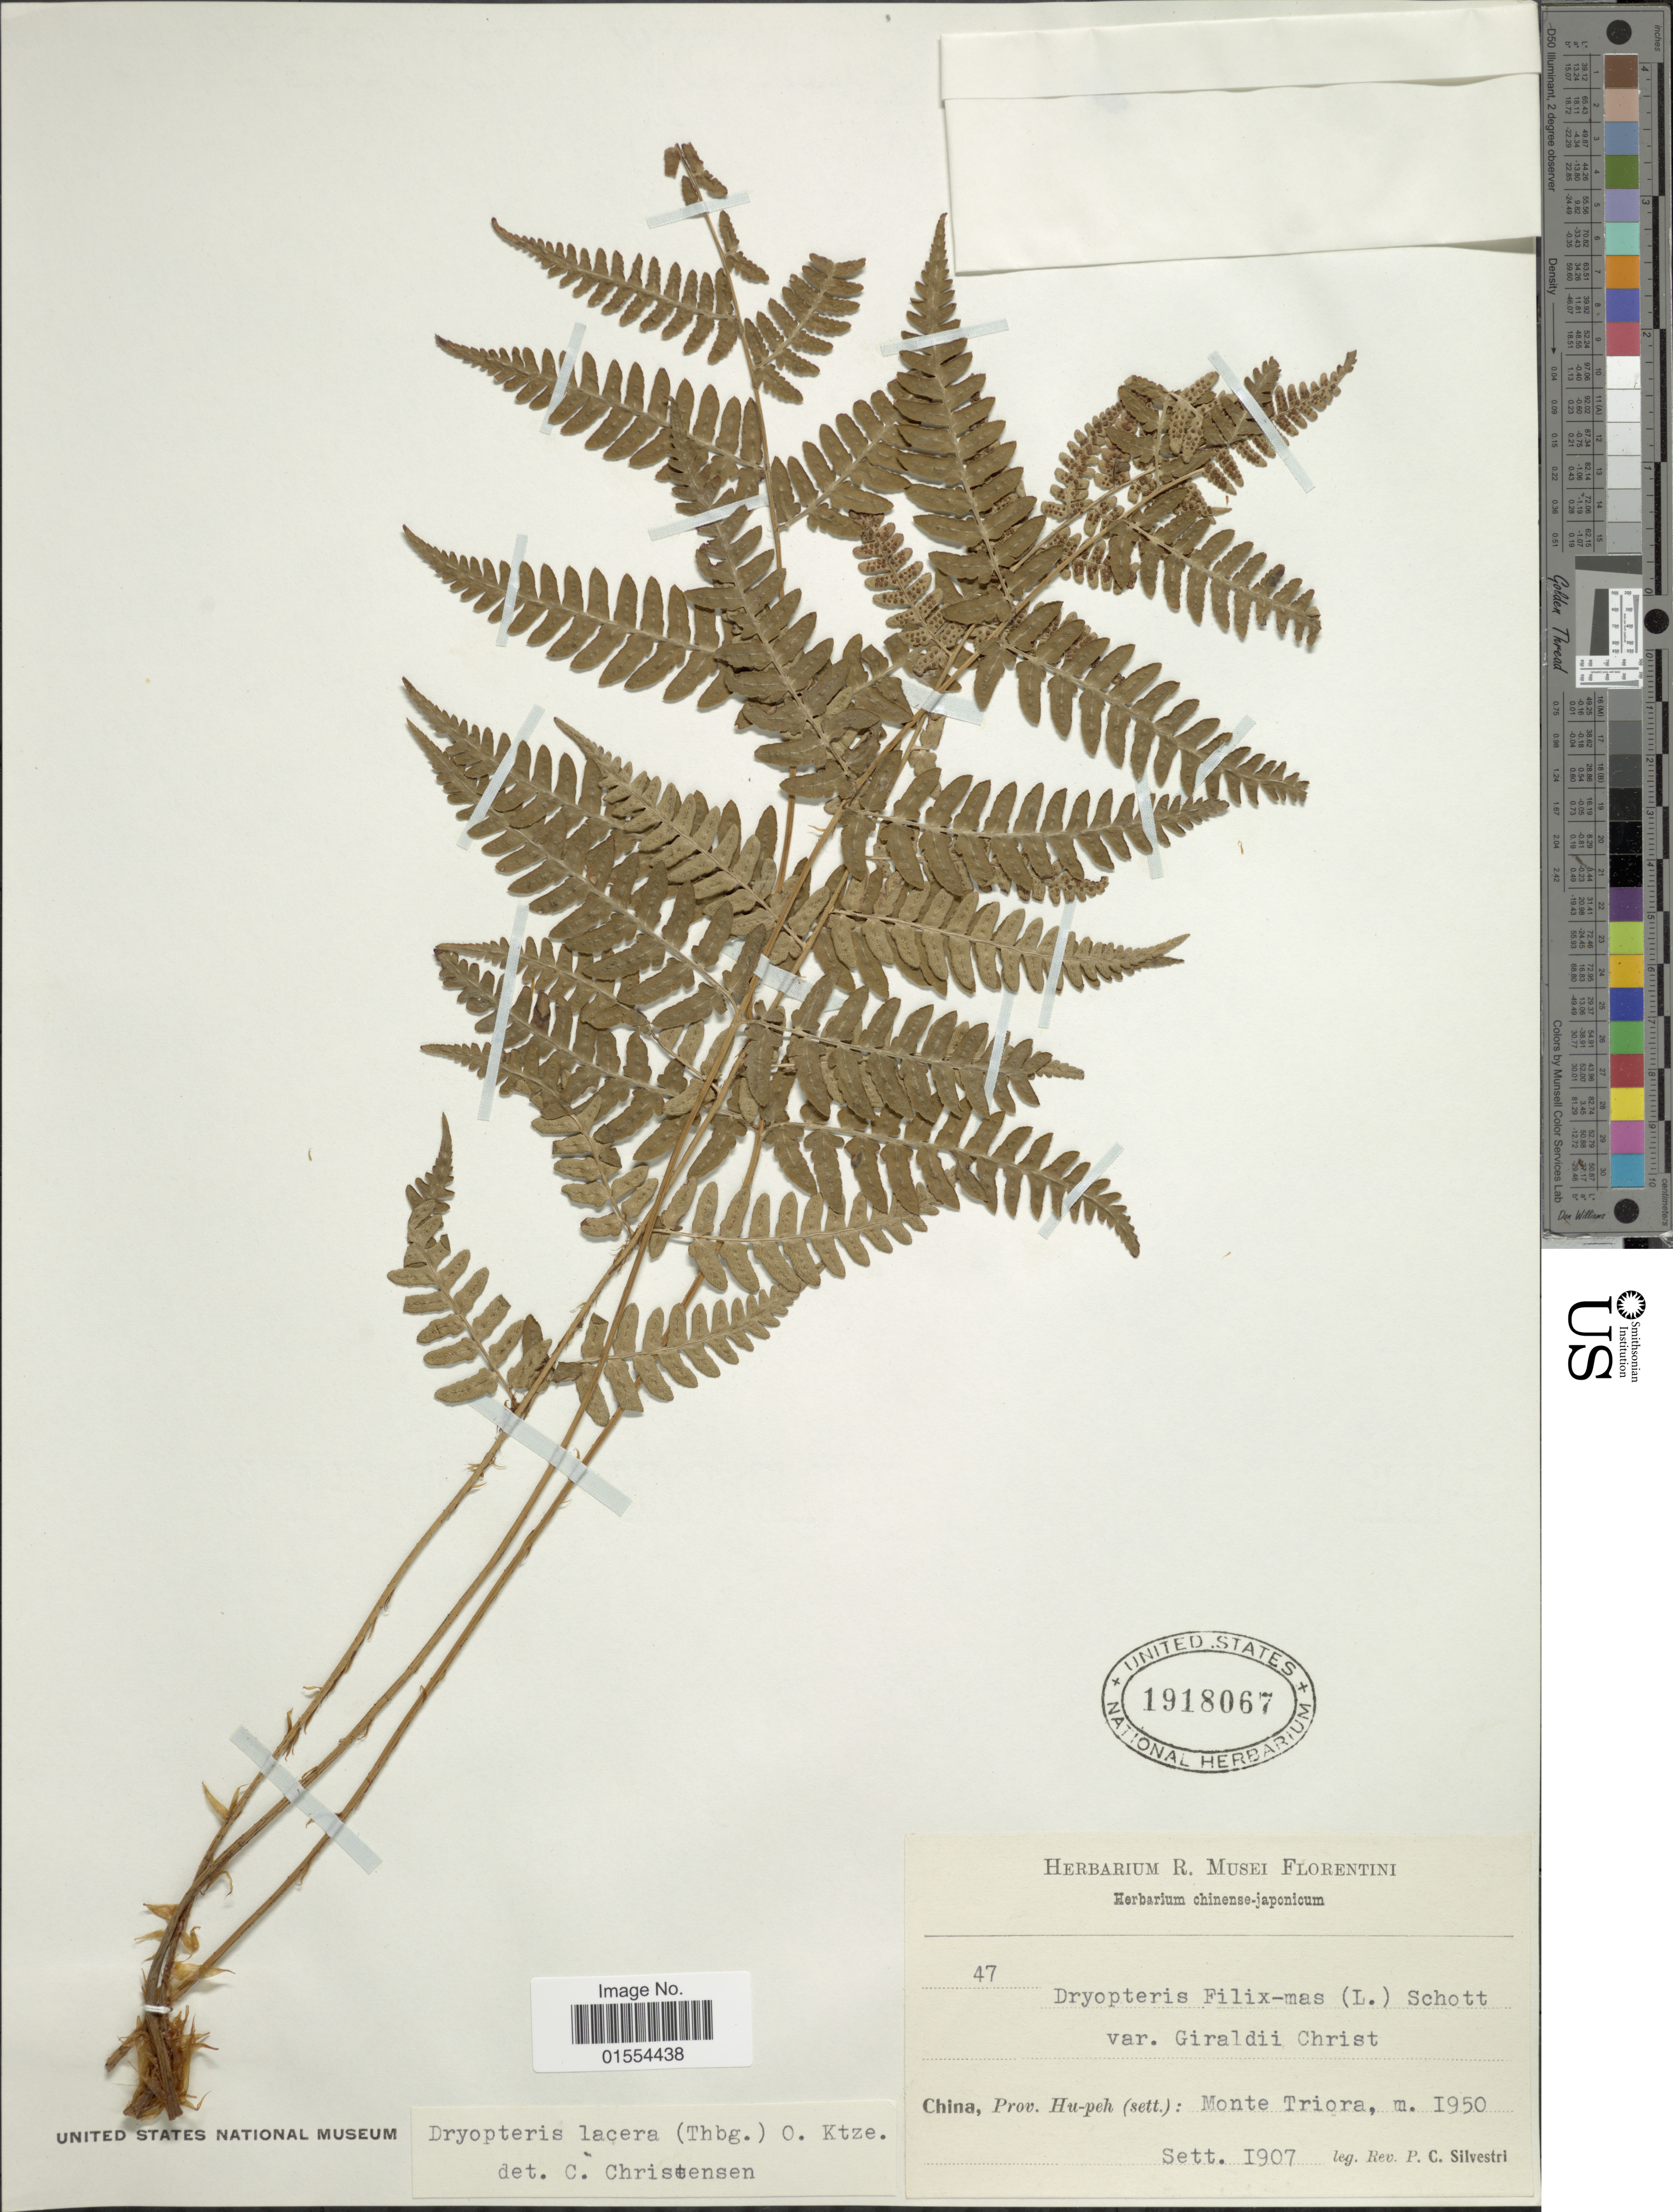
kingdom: Plantae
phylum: Tracheophyta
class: Polypodiopsida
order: Polypodiales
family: Dryopteridaceae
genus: Dryopteris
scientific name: Dryopteris lacera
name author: (Thunb.) Kuntze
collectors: P. Silvestri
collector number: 47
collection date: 1907-09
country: China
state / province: Hubei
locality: China, Prov. Hu-peh (sett.): Monte Triora.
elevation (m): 1950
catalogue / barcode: US 1918067